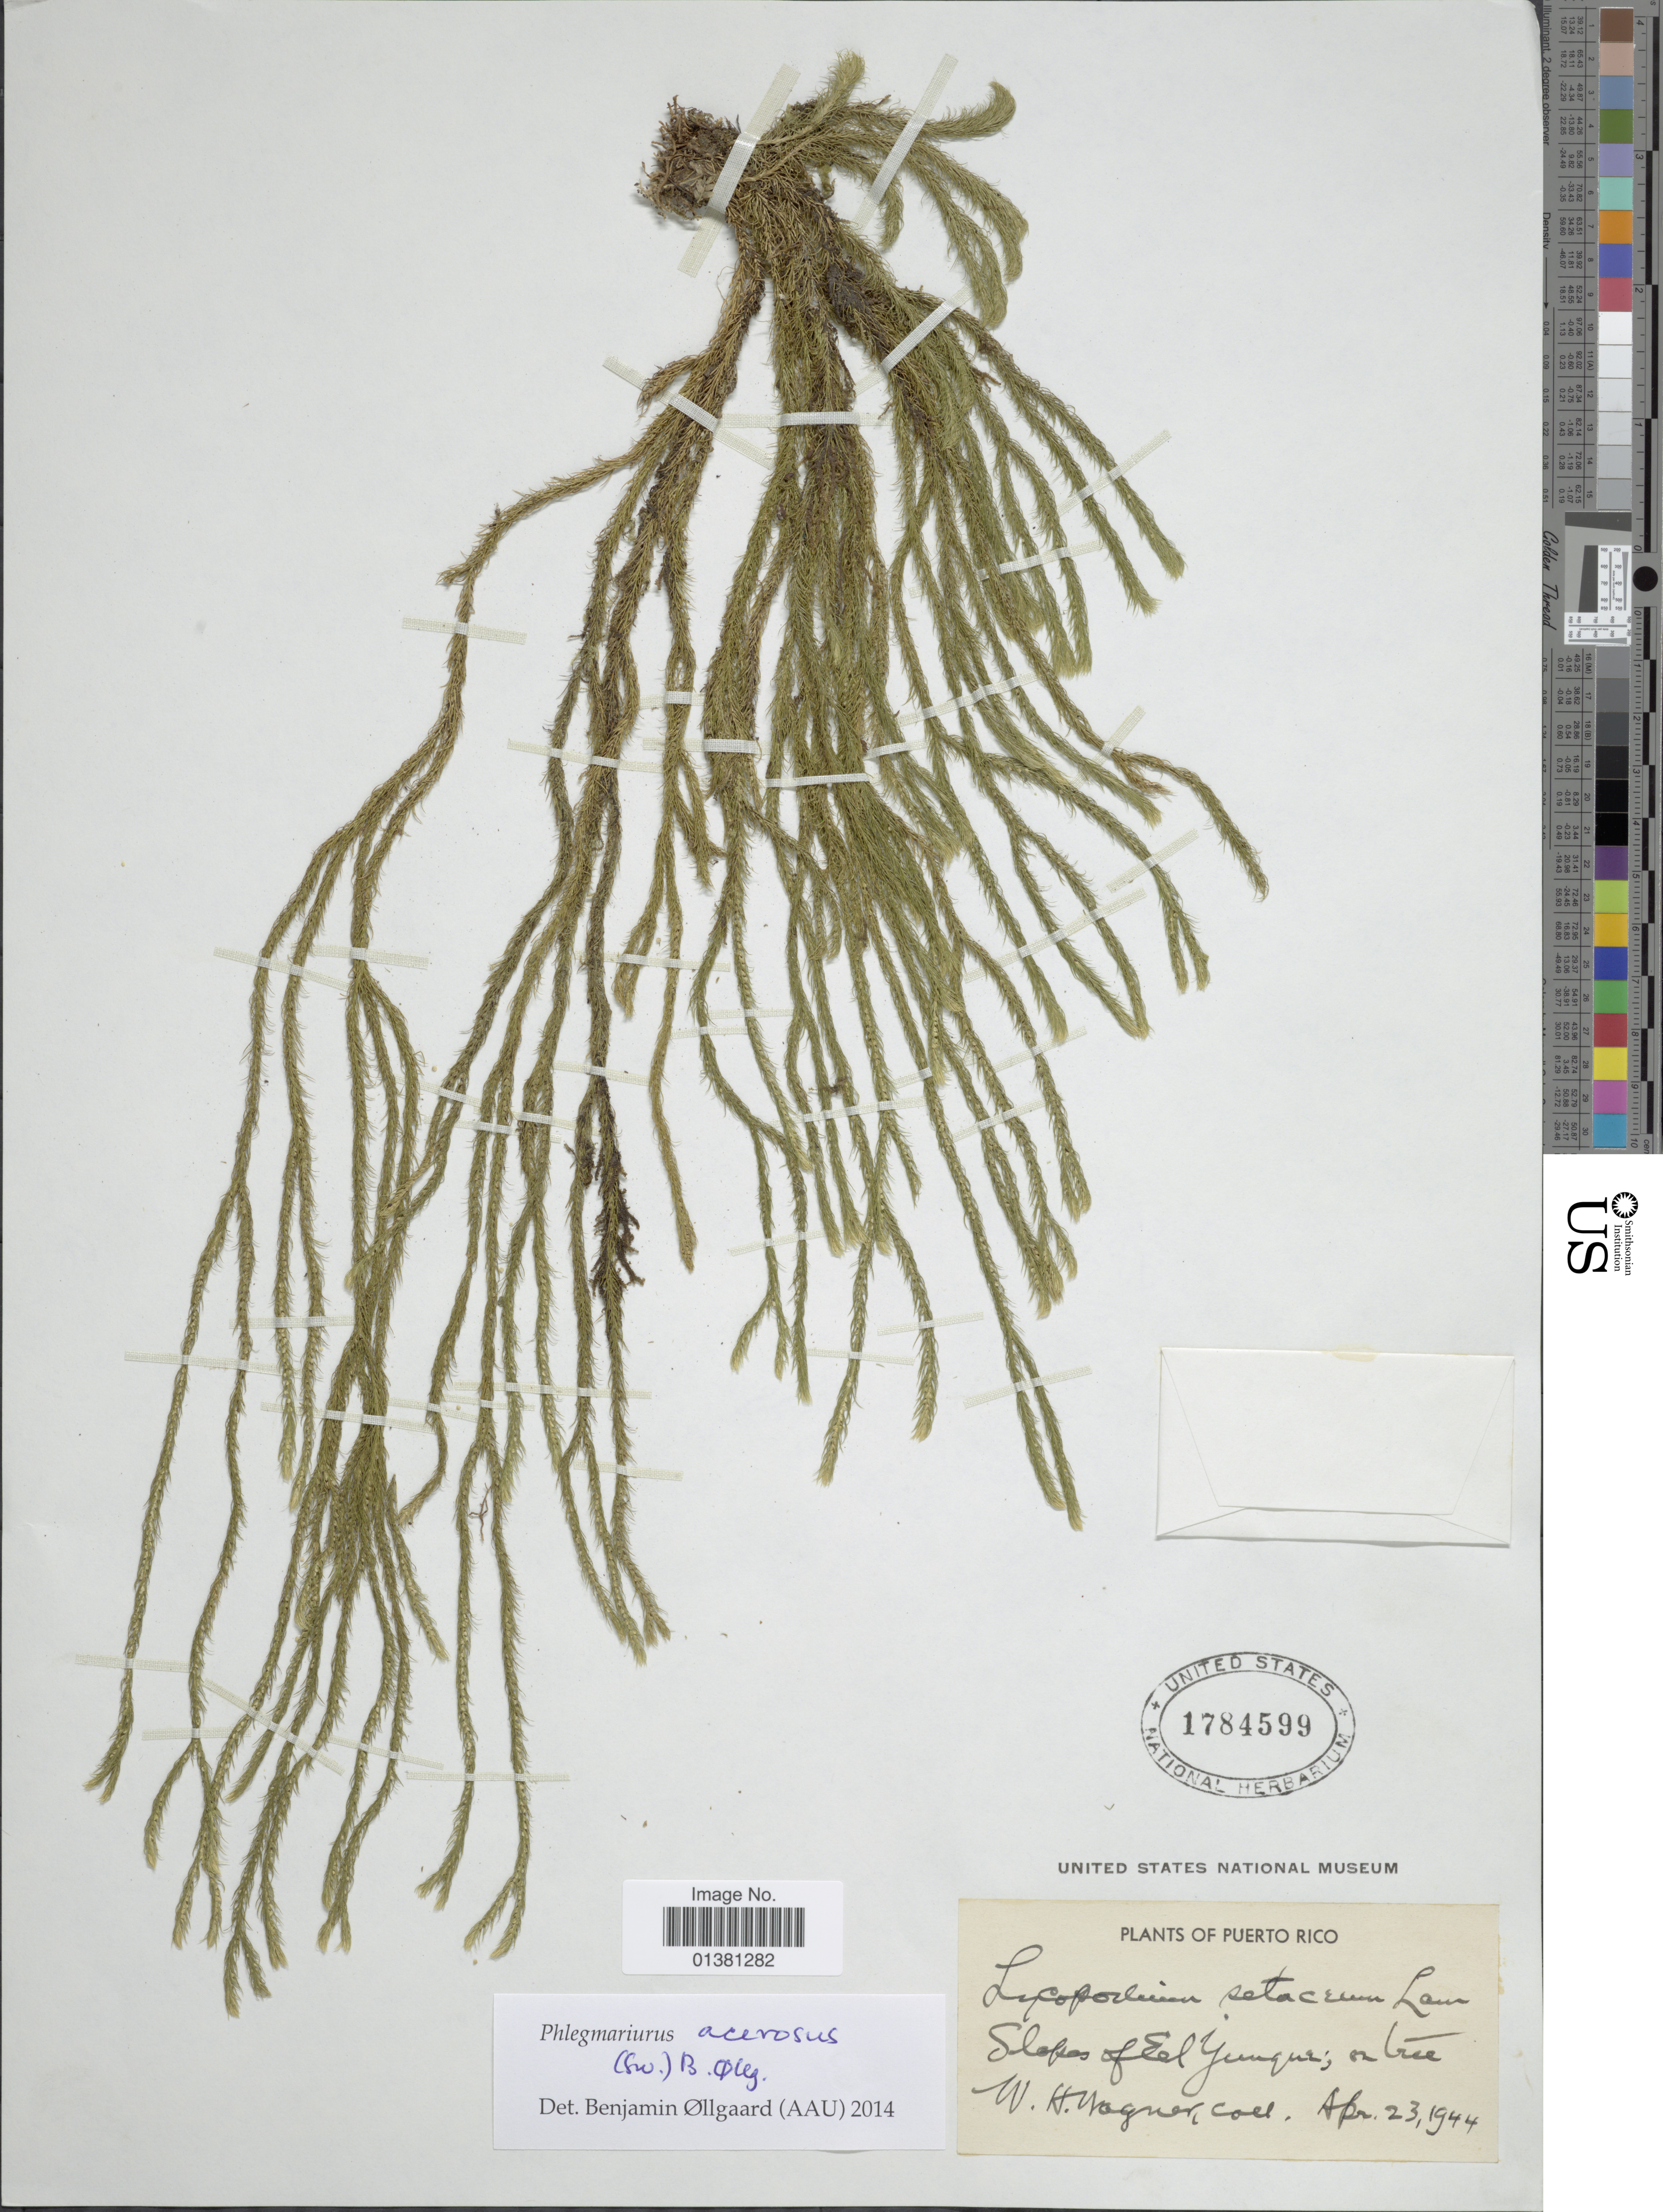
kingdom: Plantae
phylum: Tracheophyta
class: Lycopodiopsida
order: Lycopodiales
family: Lycopodiaceae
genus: Phlegmariurus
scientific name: Phlegmariurus acerosus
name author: (Sw.) B. Øllg.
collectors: W. H. Wagner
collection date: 1944-04-23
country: Puerto Rico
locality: Slopes of El Yunque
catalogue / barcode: US 1784599